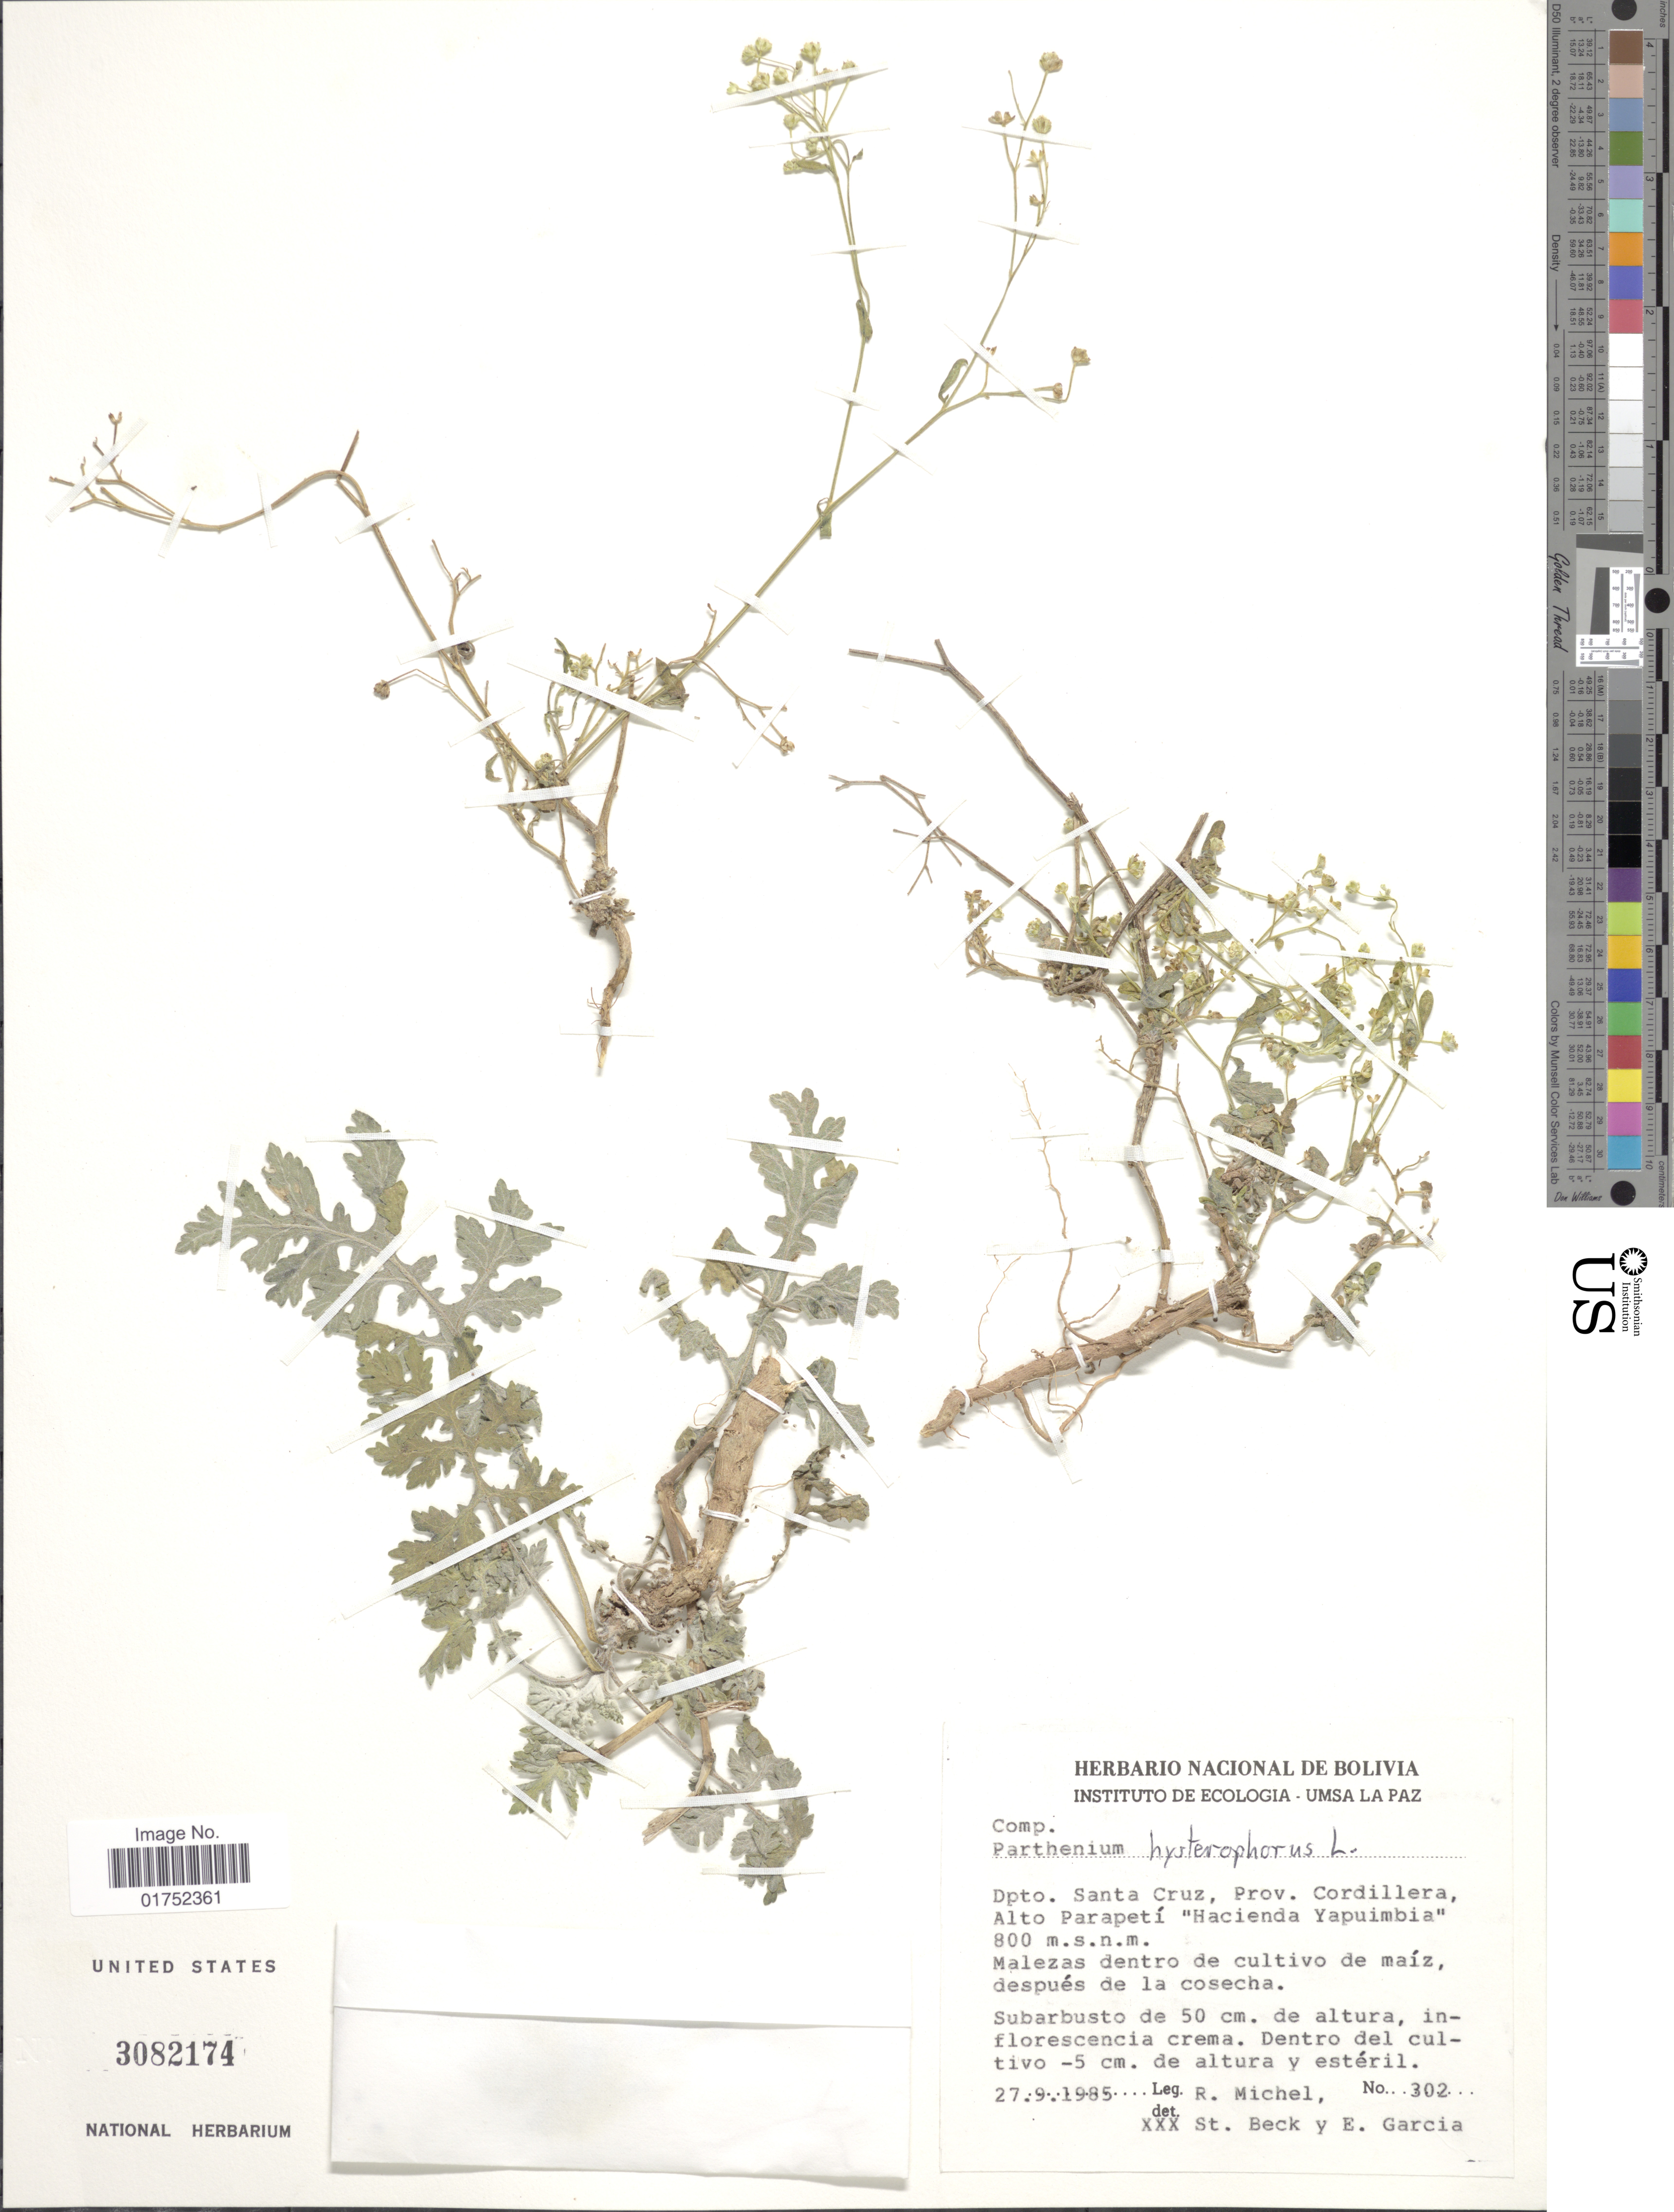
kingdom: Plantae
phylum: Tracheophyta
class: Magnoliopsida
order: Asterales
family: Asteraceae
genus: Parthenium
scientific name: Parthenium hysterophorus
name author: L.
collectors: R. Michel, S. G. Beck & E. Garcia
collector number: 302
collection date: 1985-09-27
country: Bolivia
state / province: Santa Cruz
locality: Prov. Cordillera, Alto Parapeti, Hacienda Yapuimbia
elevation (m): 800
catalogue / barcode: US 3082174